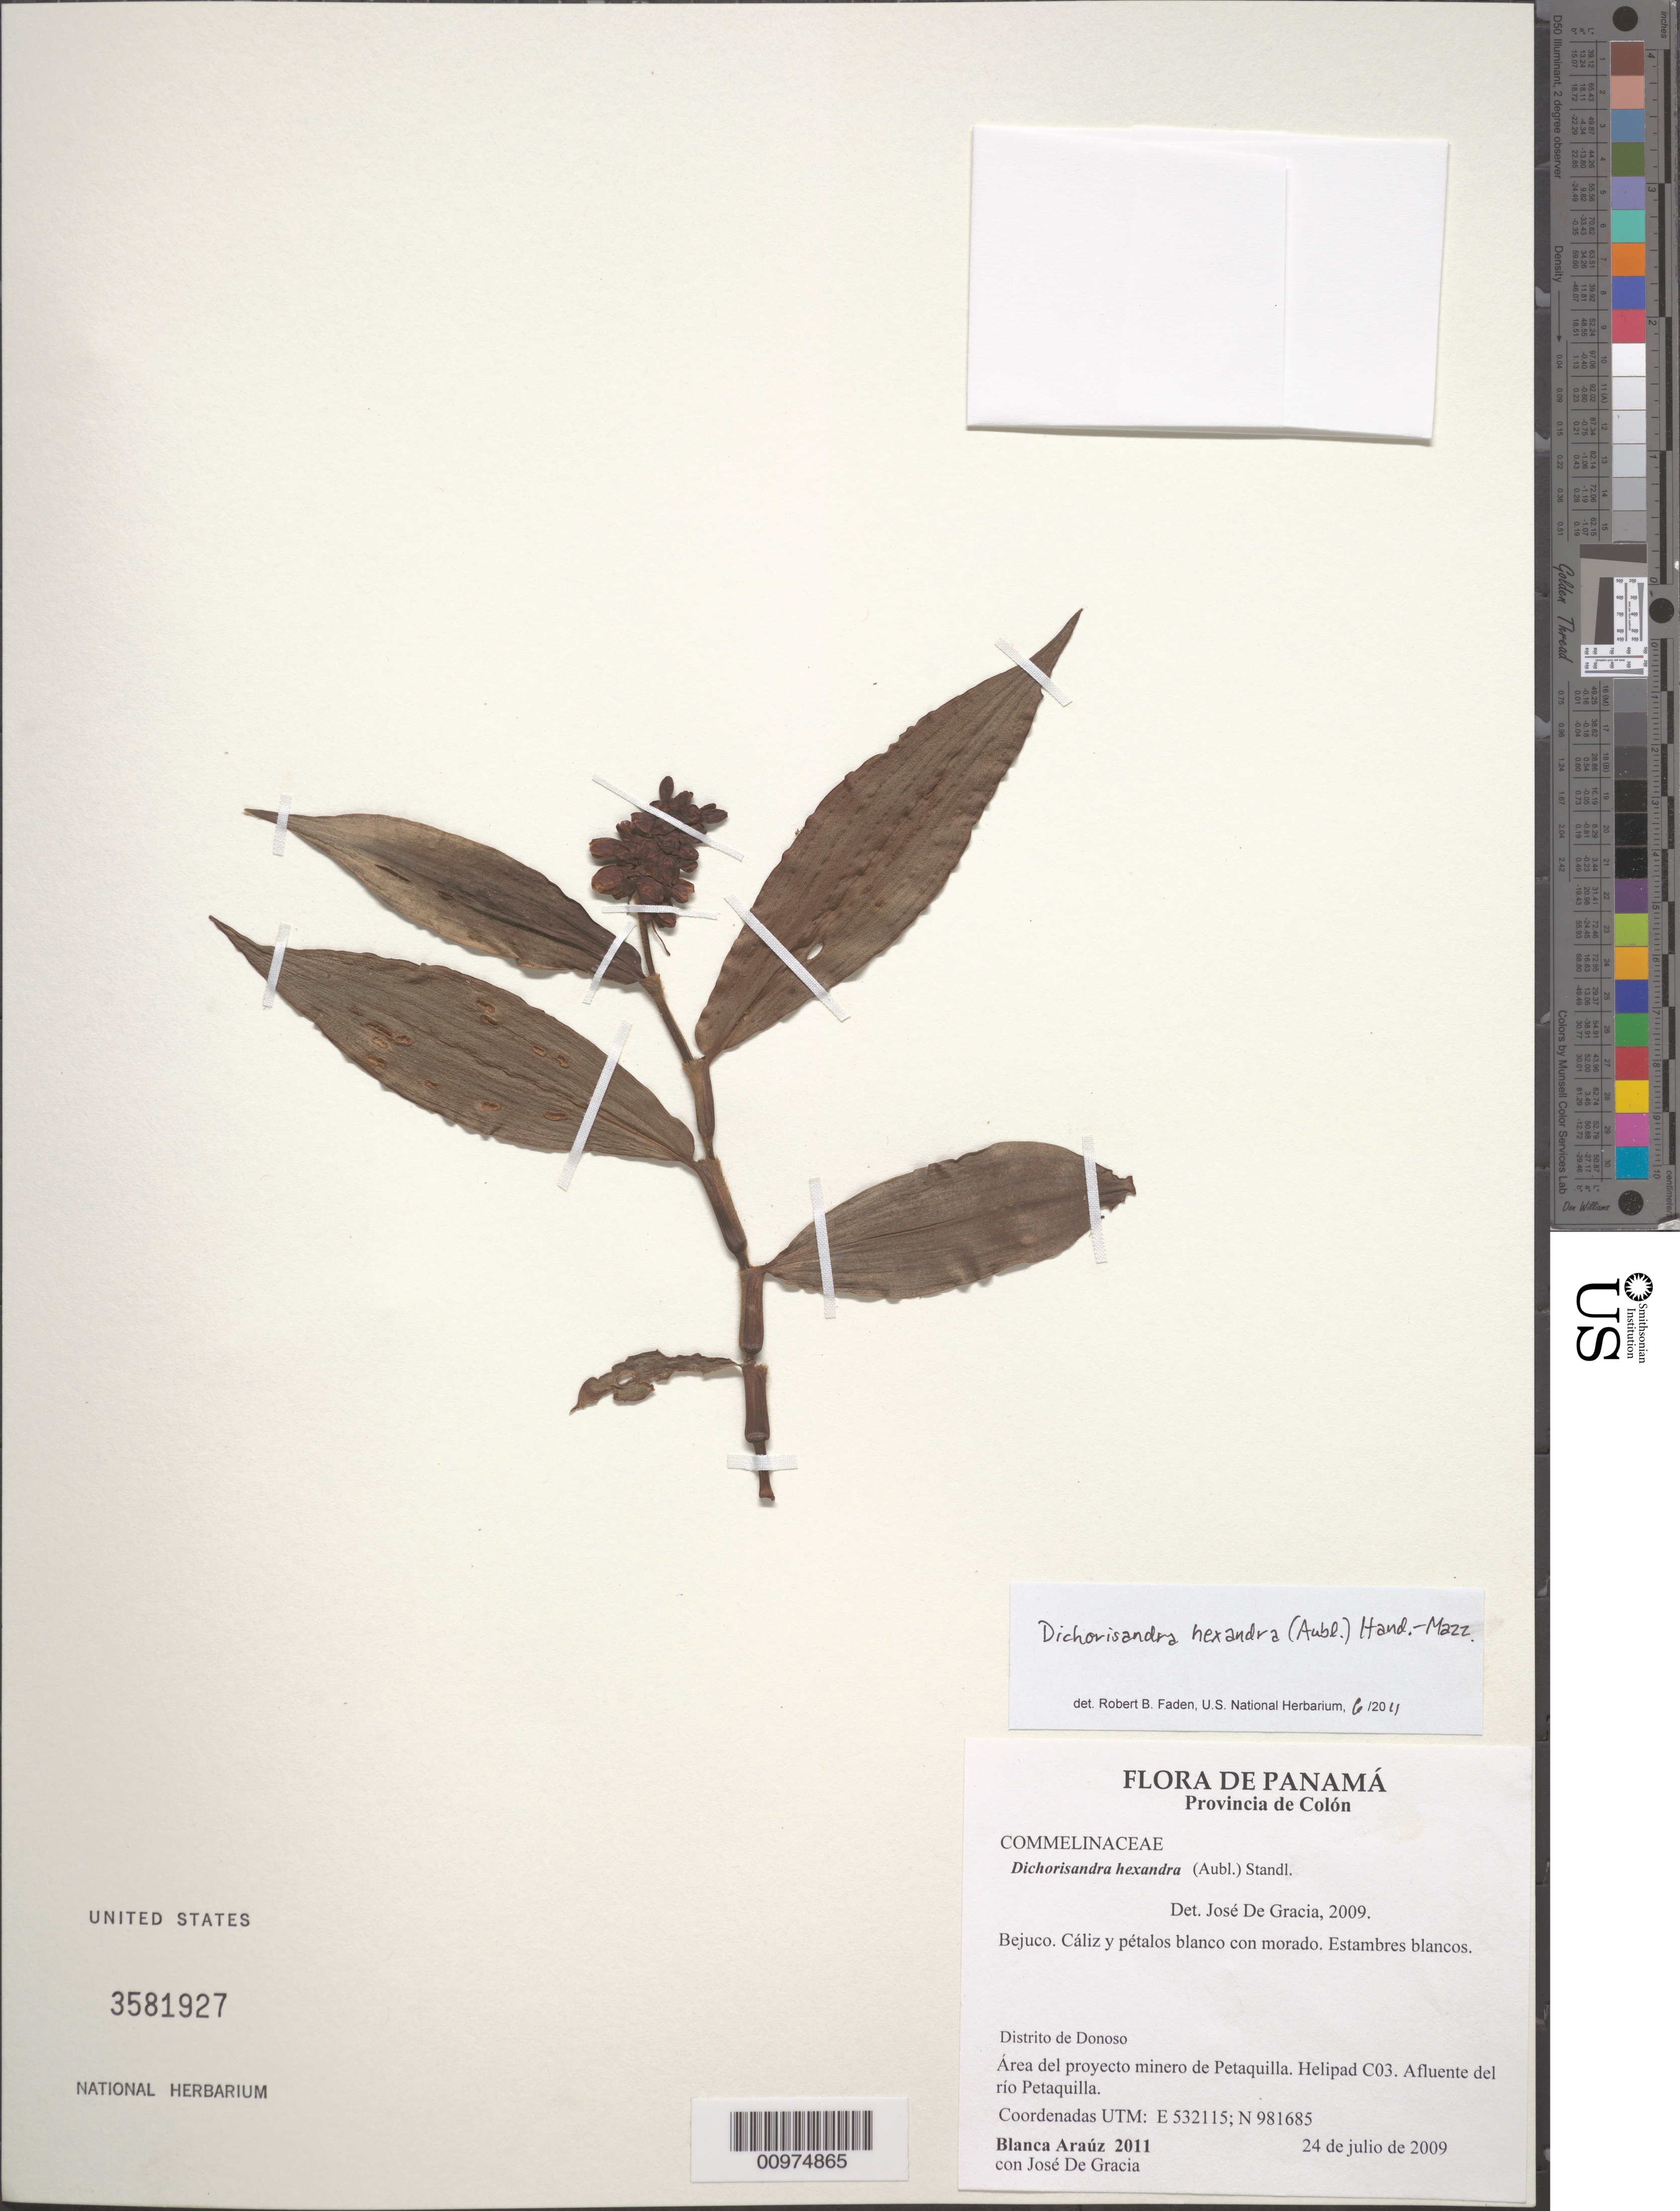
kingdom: Plantae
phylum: Tracheophyta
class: Liliopsida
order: Commelinales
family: Commelinaceae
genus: Dichorisandra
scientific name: Dichorisandra hexandra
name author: (Aubl.) Standl.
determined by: Faden, Robert B., (US), Smithsonian Institution - National Museum of Natural History (UNITED STATES)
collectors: B. Araúz & J. De Gracia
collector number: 2011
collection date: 2009-07-24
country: Panama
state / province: Colón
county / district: Donoso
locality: Area del proyedfto minero de Petaquilla. Helipad C03. Afluente del rio Petaquilla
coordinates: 981685 n, 532115 e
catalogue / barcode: US 3581927